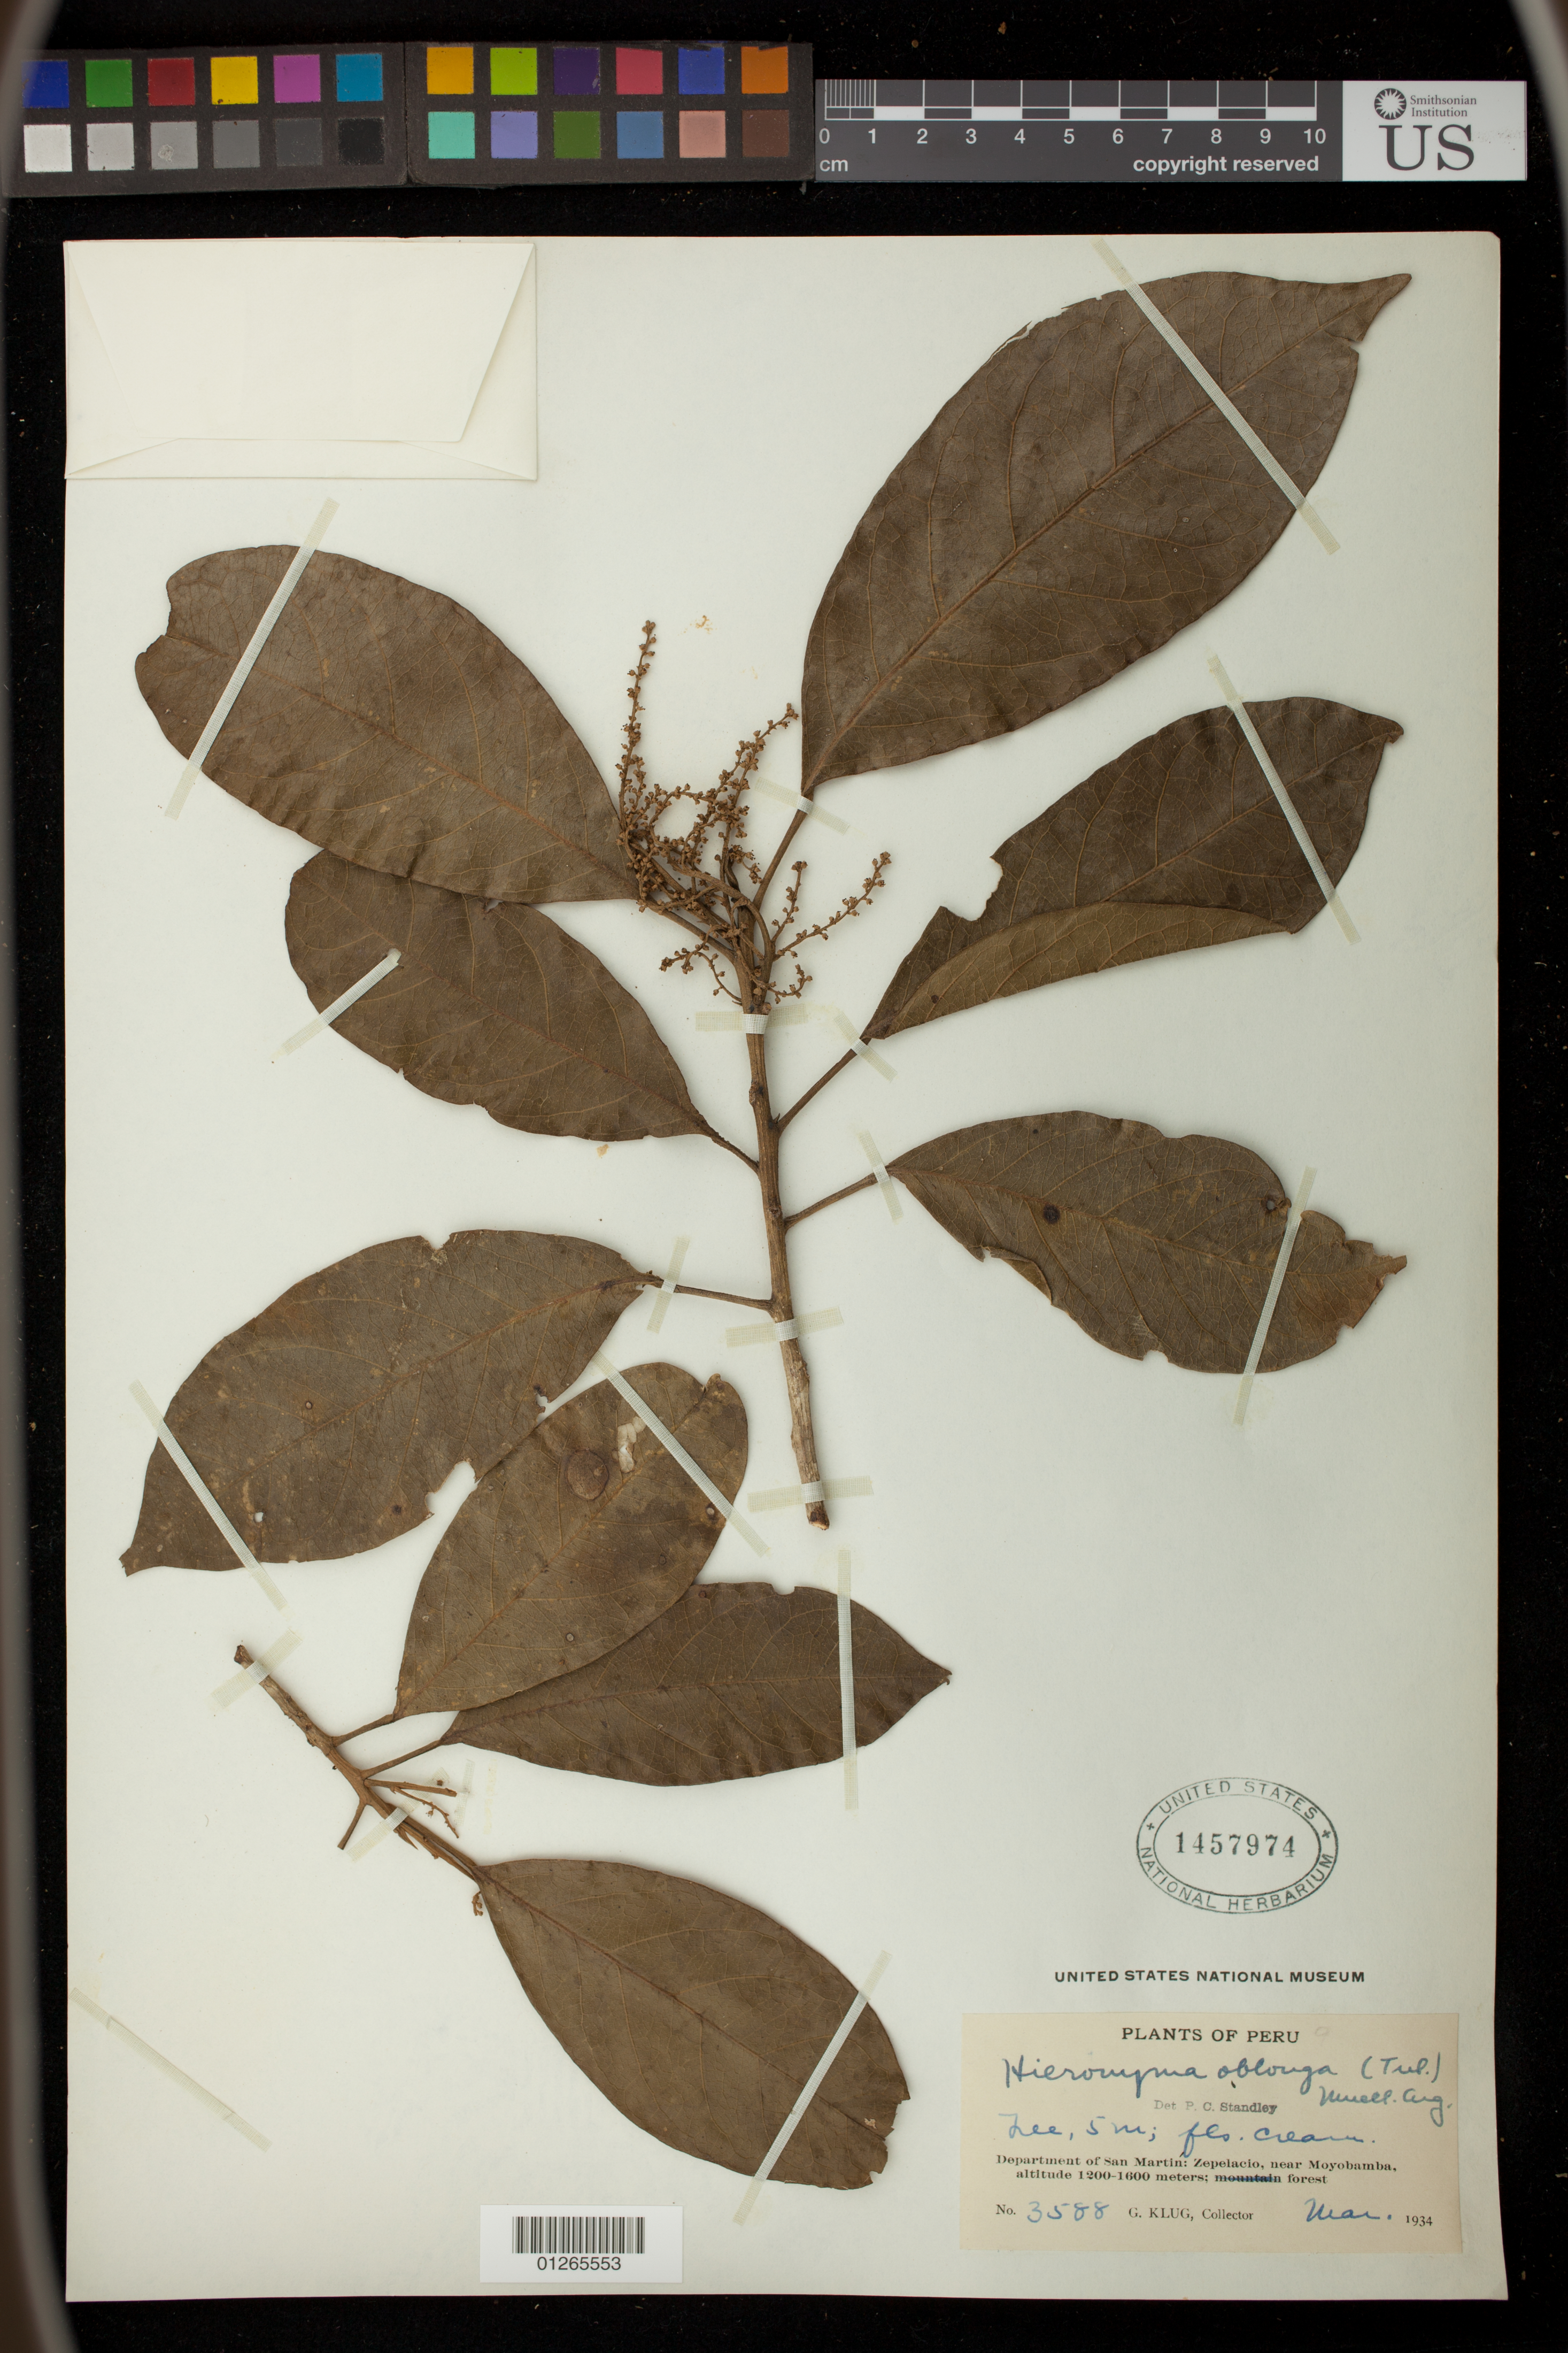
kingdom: Plantae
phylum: Tracheophyta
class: Magnoliopsida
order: Malpighiales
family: Phyllanthaceae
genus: Hieronyma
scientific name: Hieronyma oblonga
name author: (Tul.) Müll. Arg.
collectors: G. Klug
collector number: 3588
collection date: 1934-03-01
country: Peru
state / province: San Martín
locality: Prov. Chapare: 91.4 km NE of Cochabamba on Carretera Fundamental 5.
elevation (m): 1200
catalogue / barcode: US 1457974